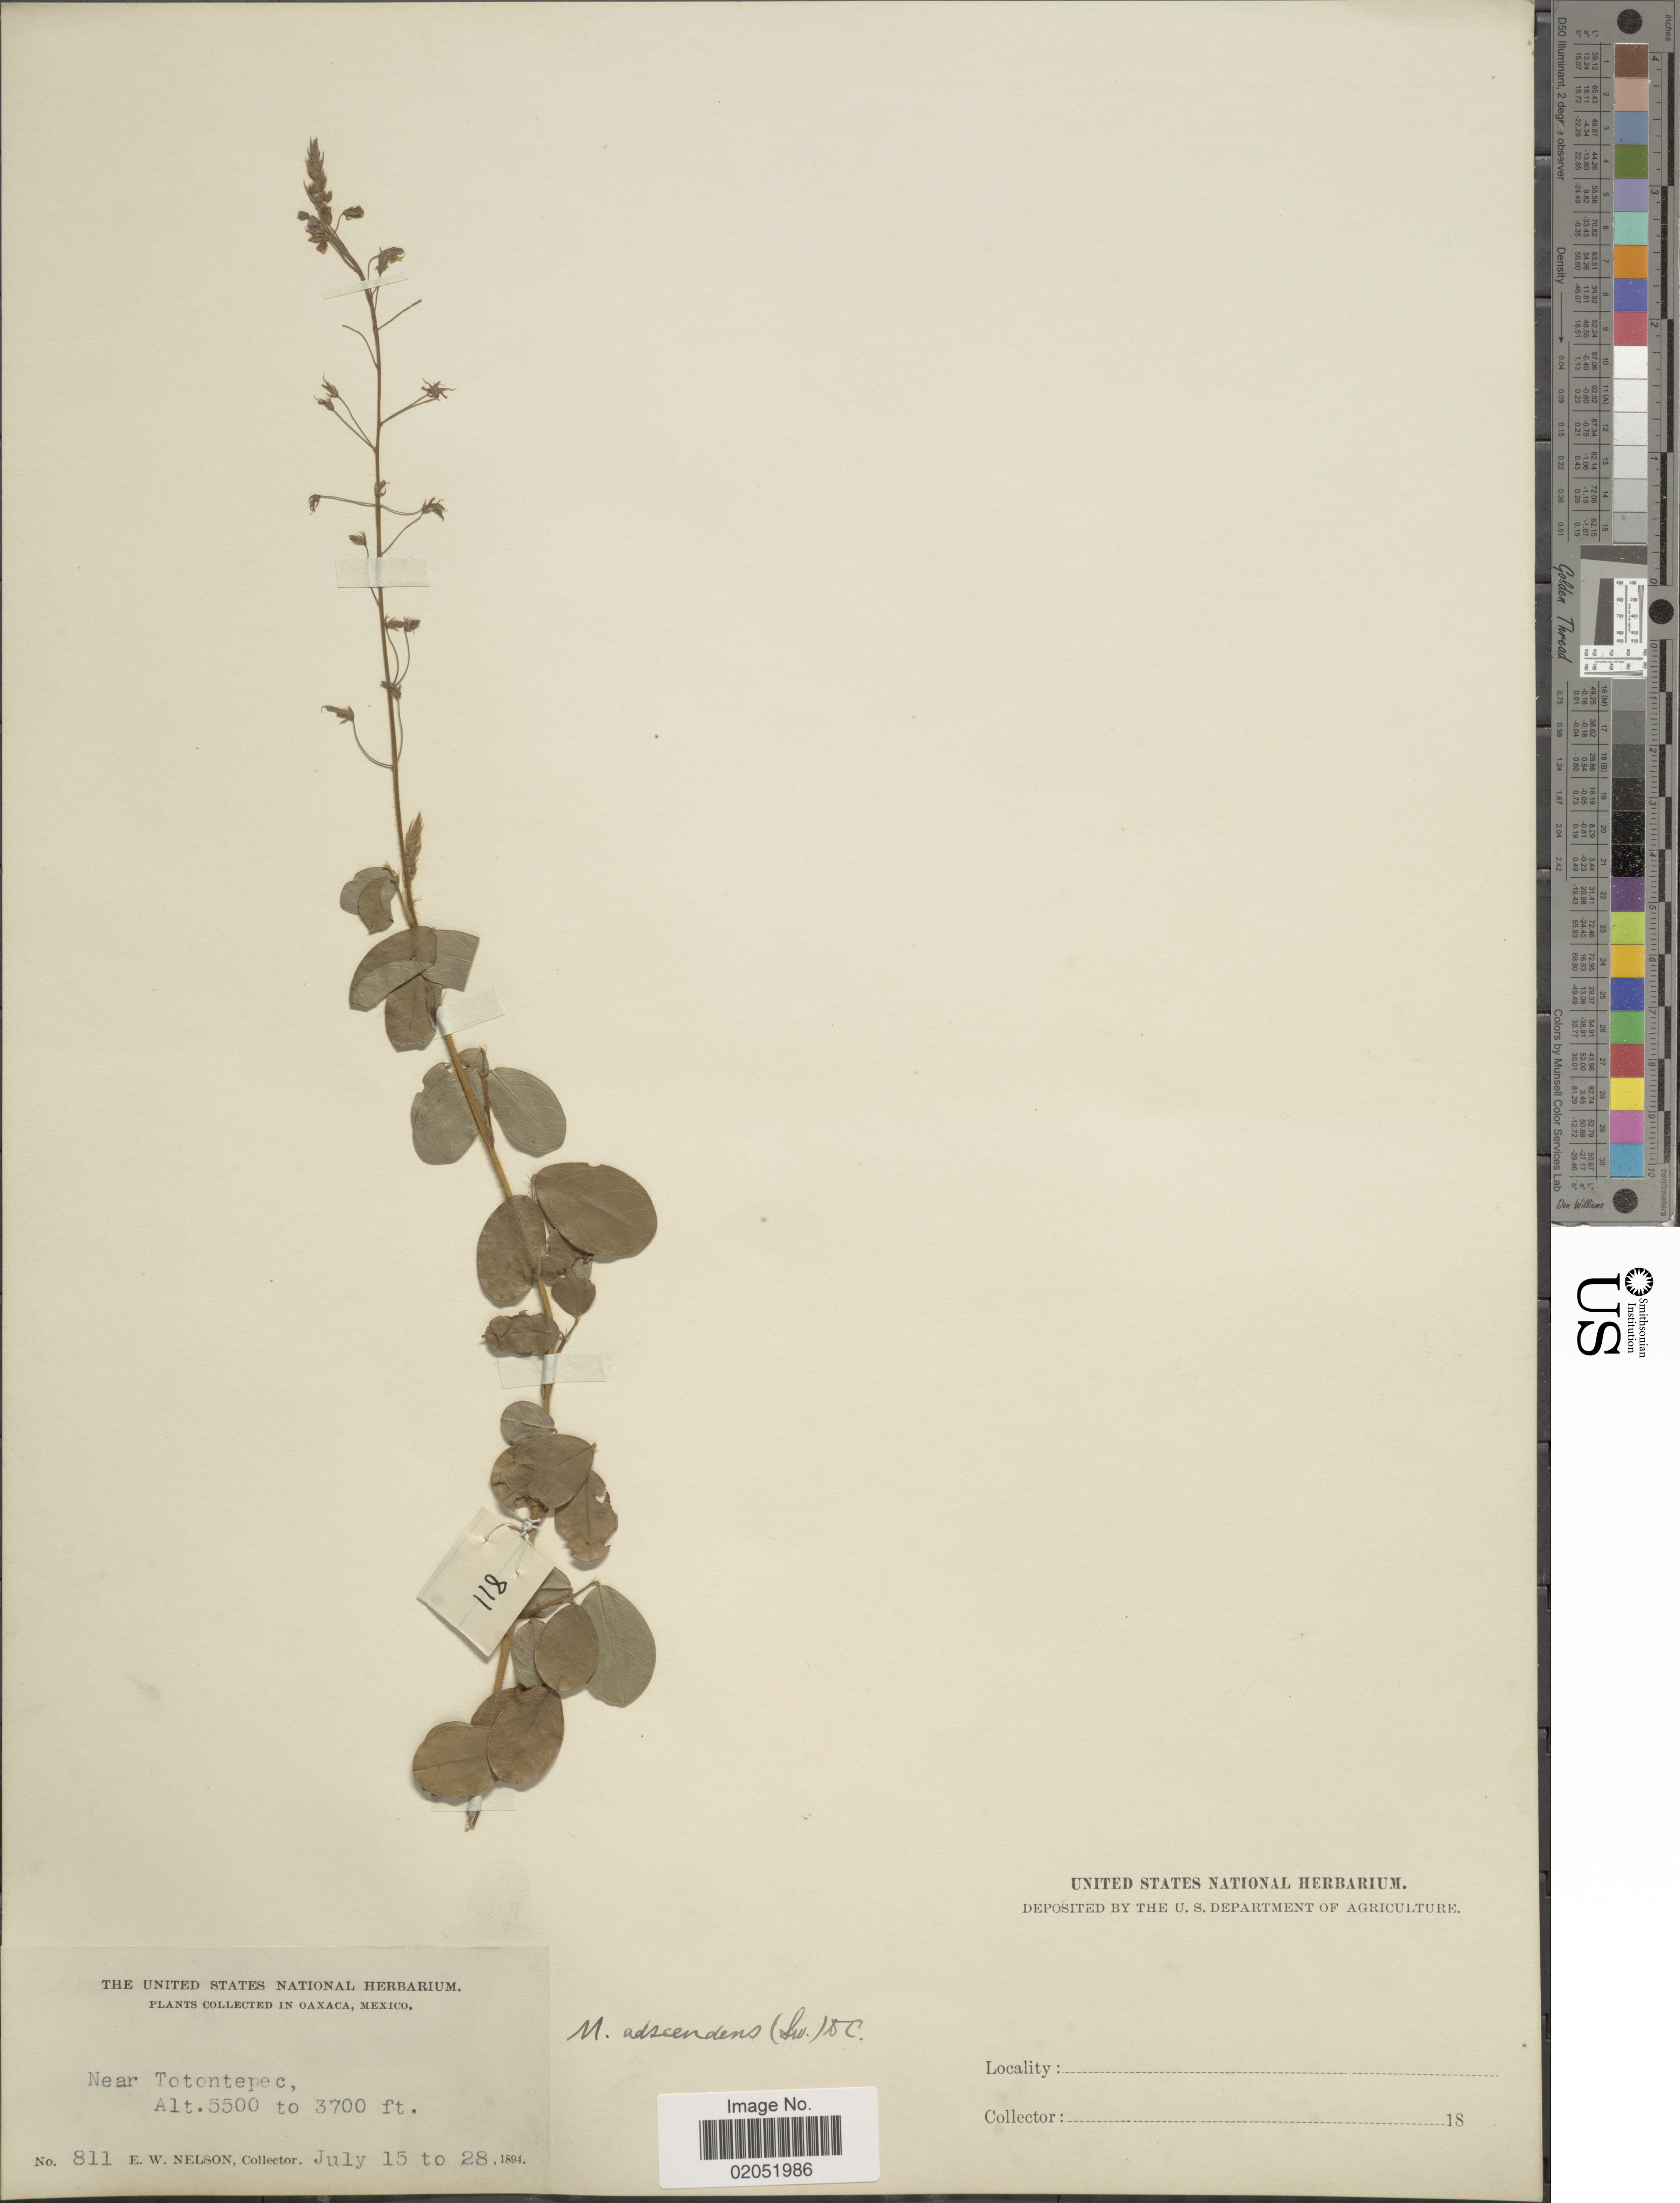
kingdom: Plantae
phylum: Tracheophyta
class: Magnoliopsida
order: Fabales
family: Fabaceae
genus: Grona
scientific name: Grona adscendens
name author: (Sw.) H. Ohashi & K. Ohashi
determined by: Strong, Mark T., (BOT), Smithsonian Institution - National Museum of Natural History (UNITED STATES)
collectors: E. W. Nelson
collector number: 811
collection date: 1894-07-15/1894-07-28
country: Mexico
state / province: Oaxaca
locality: Near Totontepec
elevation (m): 1128